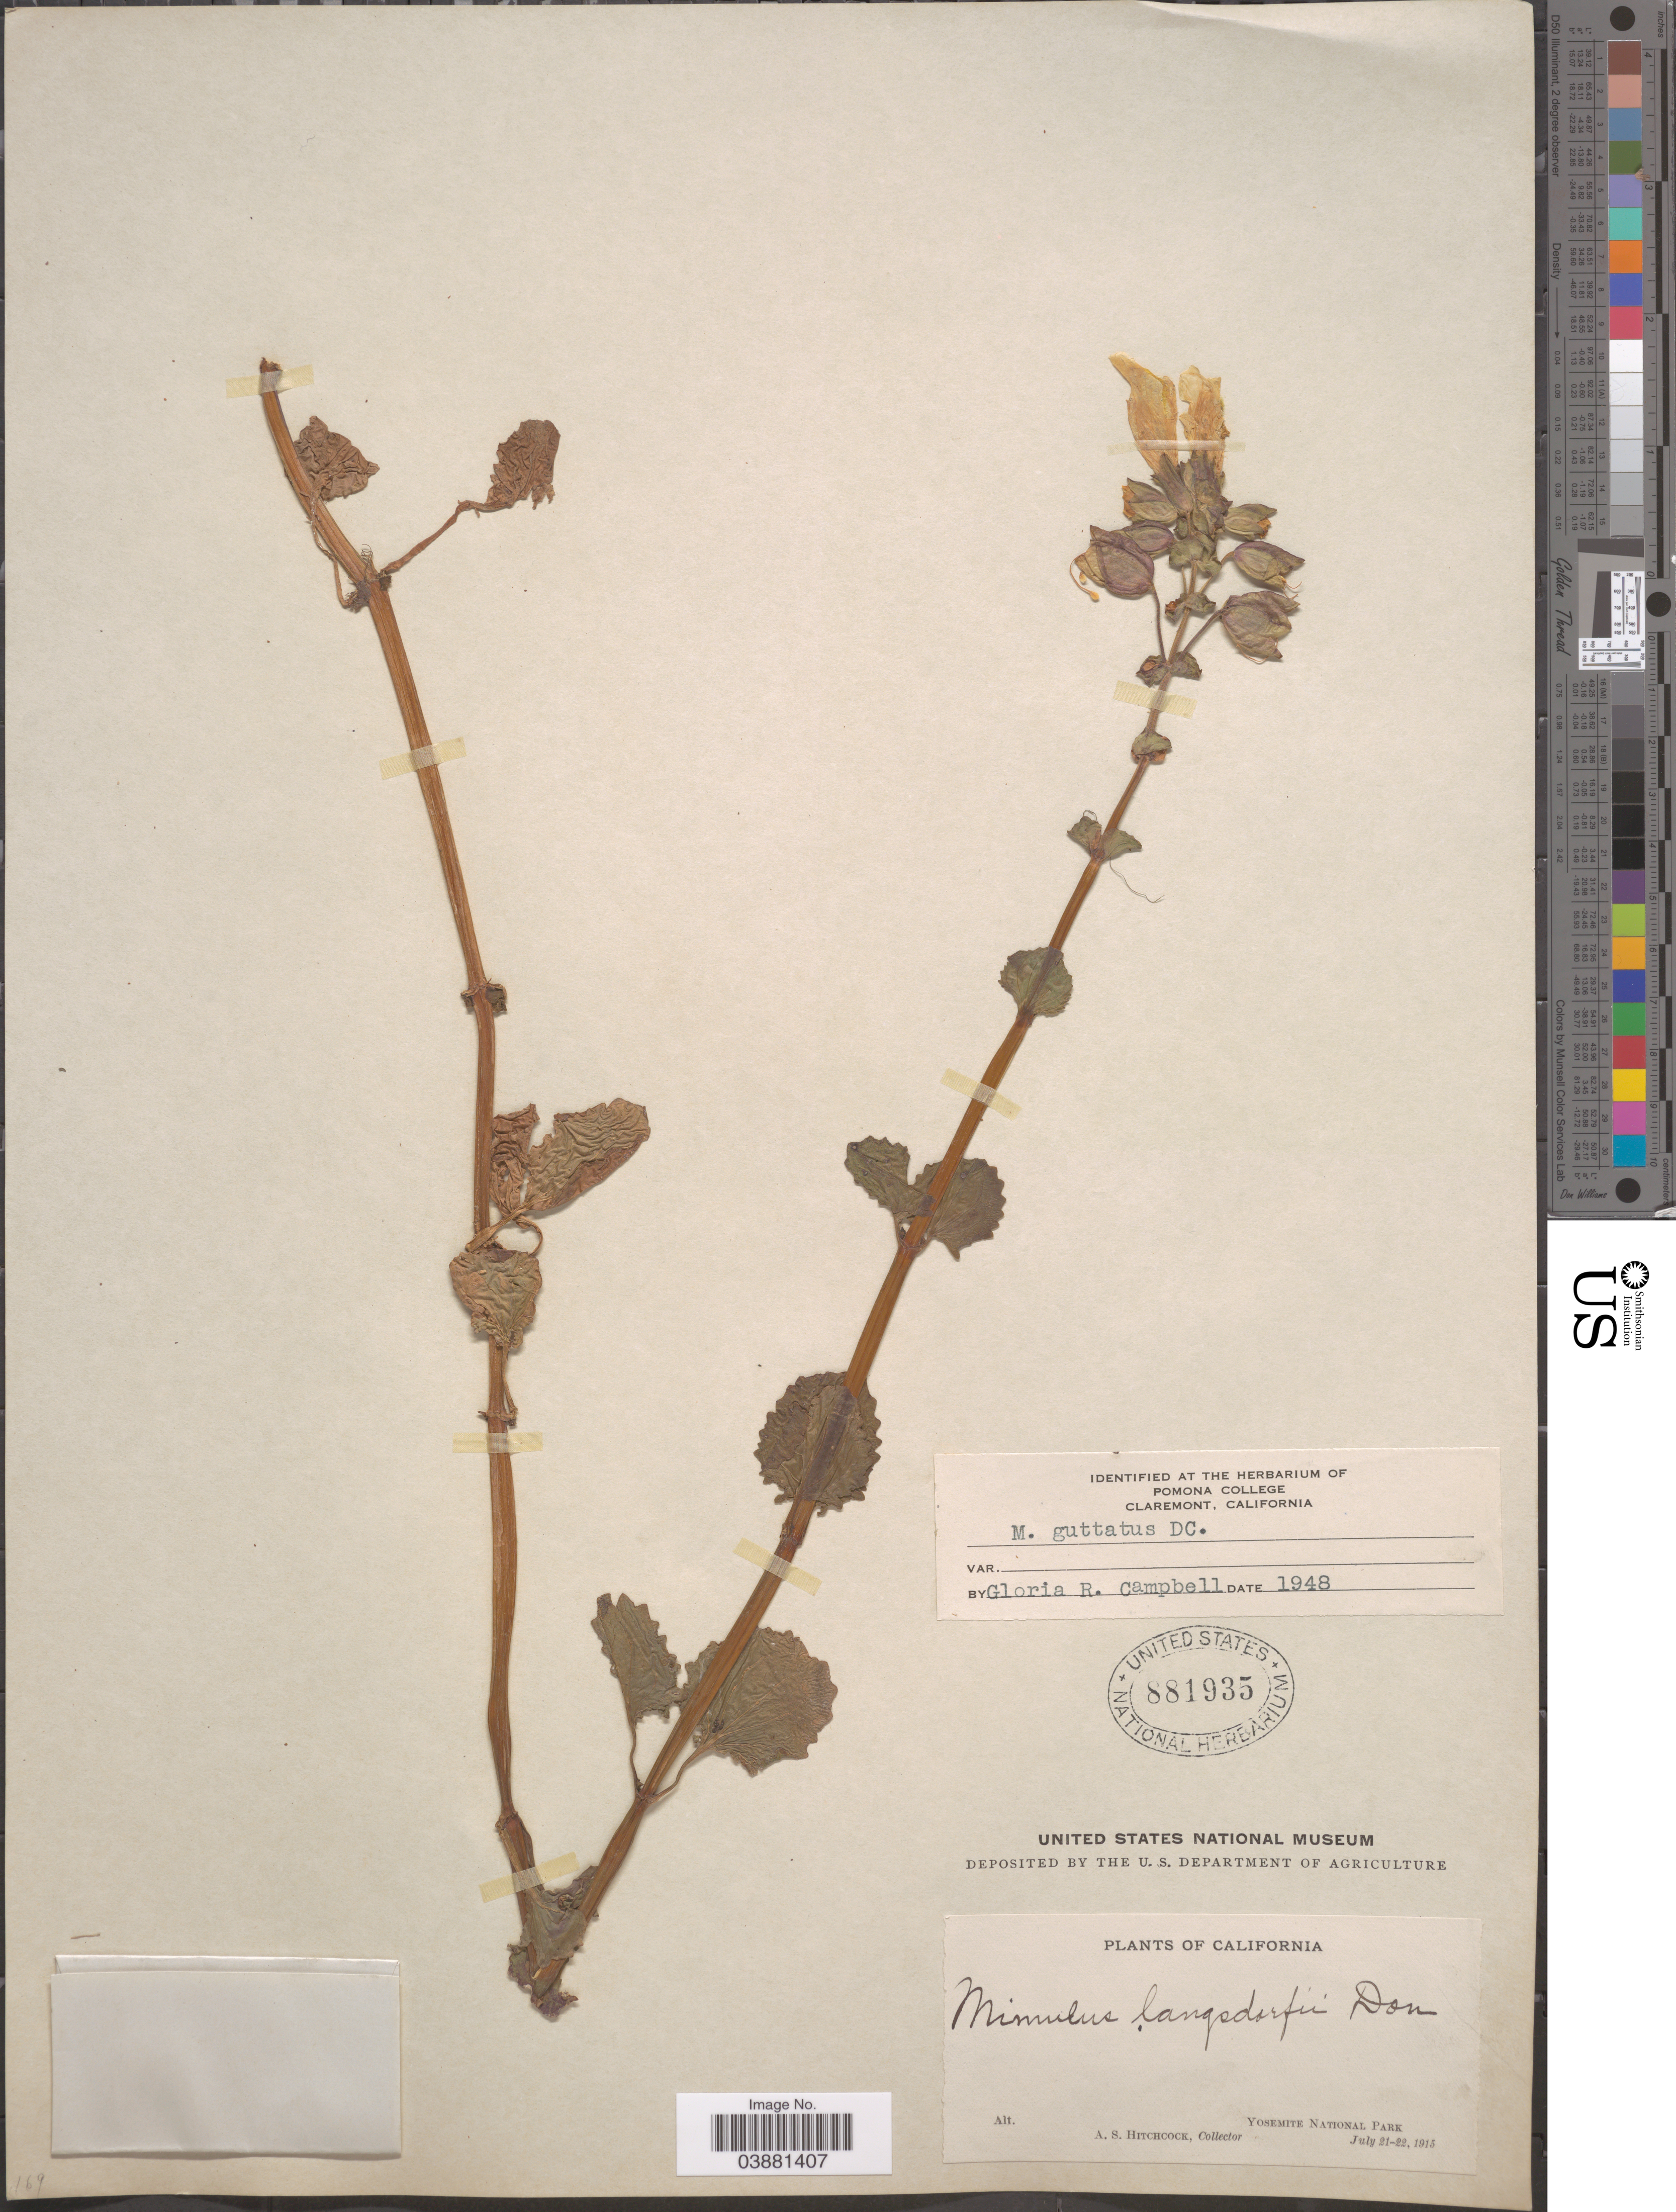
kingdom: Plantae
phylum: Tracheophyta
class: Magnoliopsida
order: Lamiales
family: Phrymaceae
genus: Mimulus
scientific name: Mimulus guttatus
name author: DC.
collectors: A. S. Hitchcock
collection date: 1915-07-21/1915-07-22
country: United States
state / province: California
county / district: Mariposa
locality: Yosemite National Park.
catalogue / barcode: US 881935